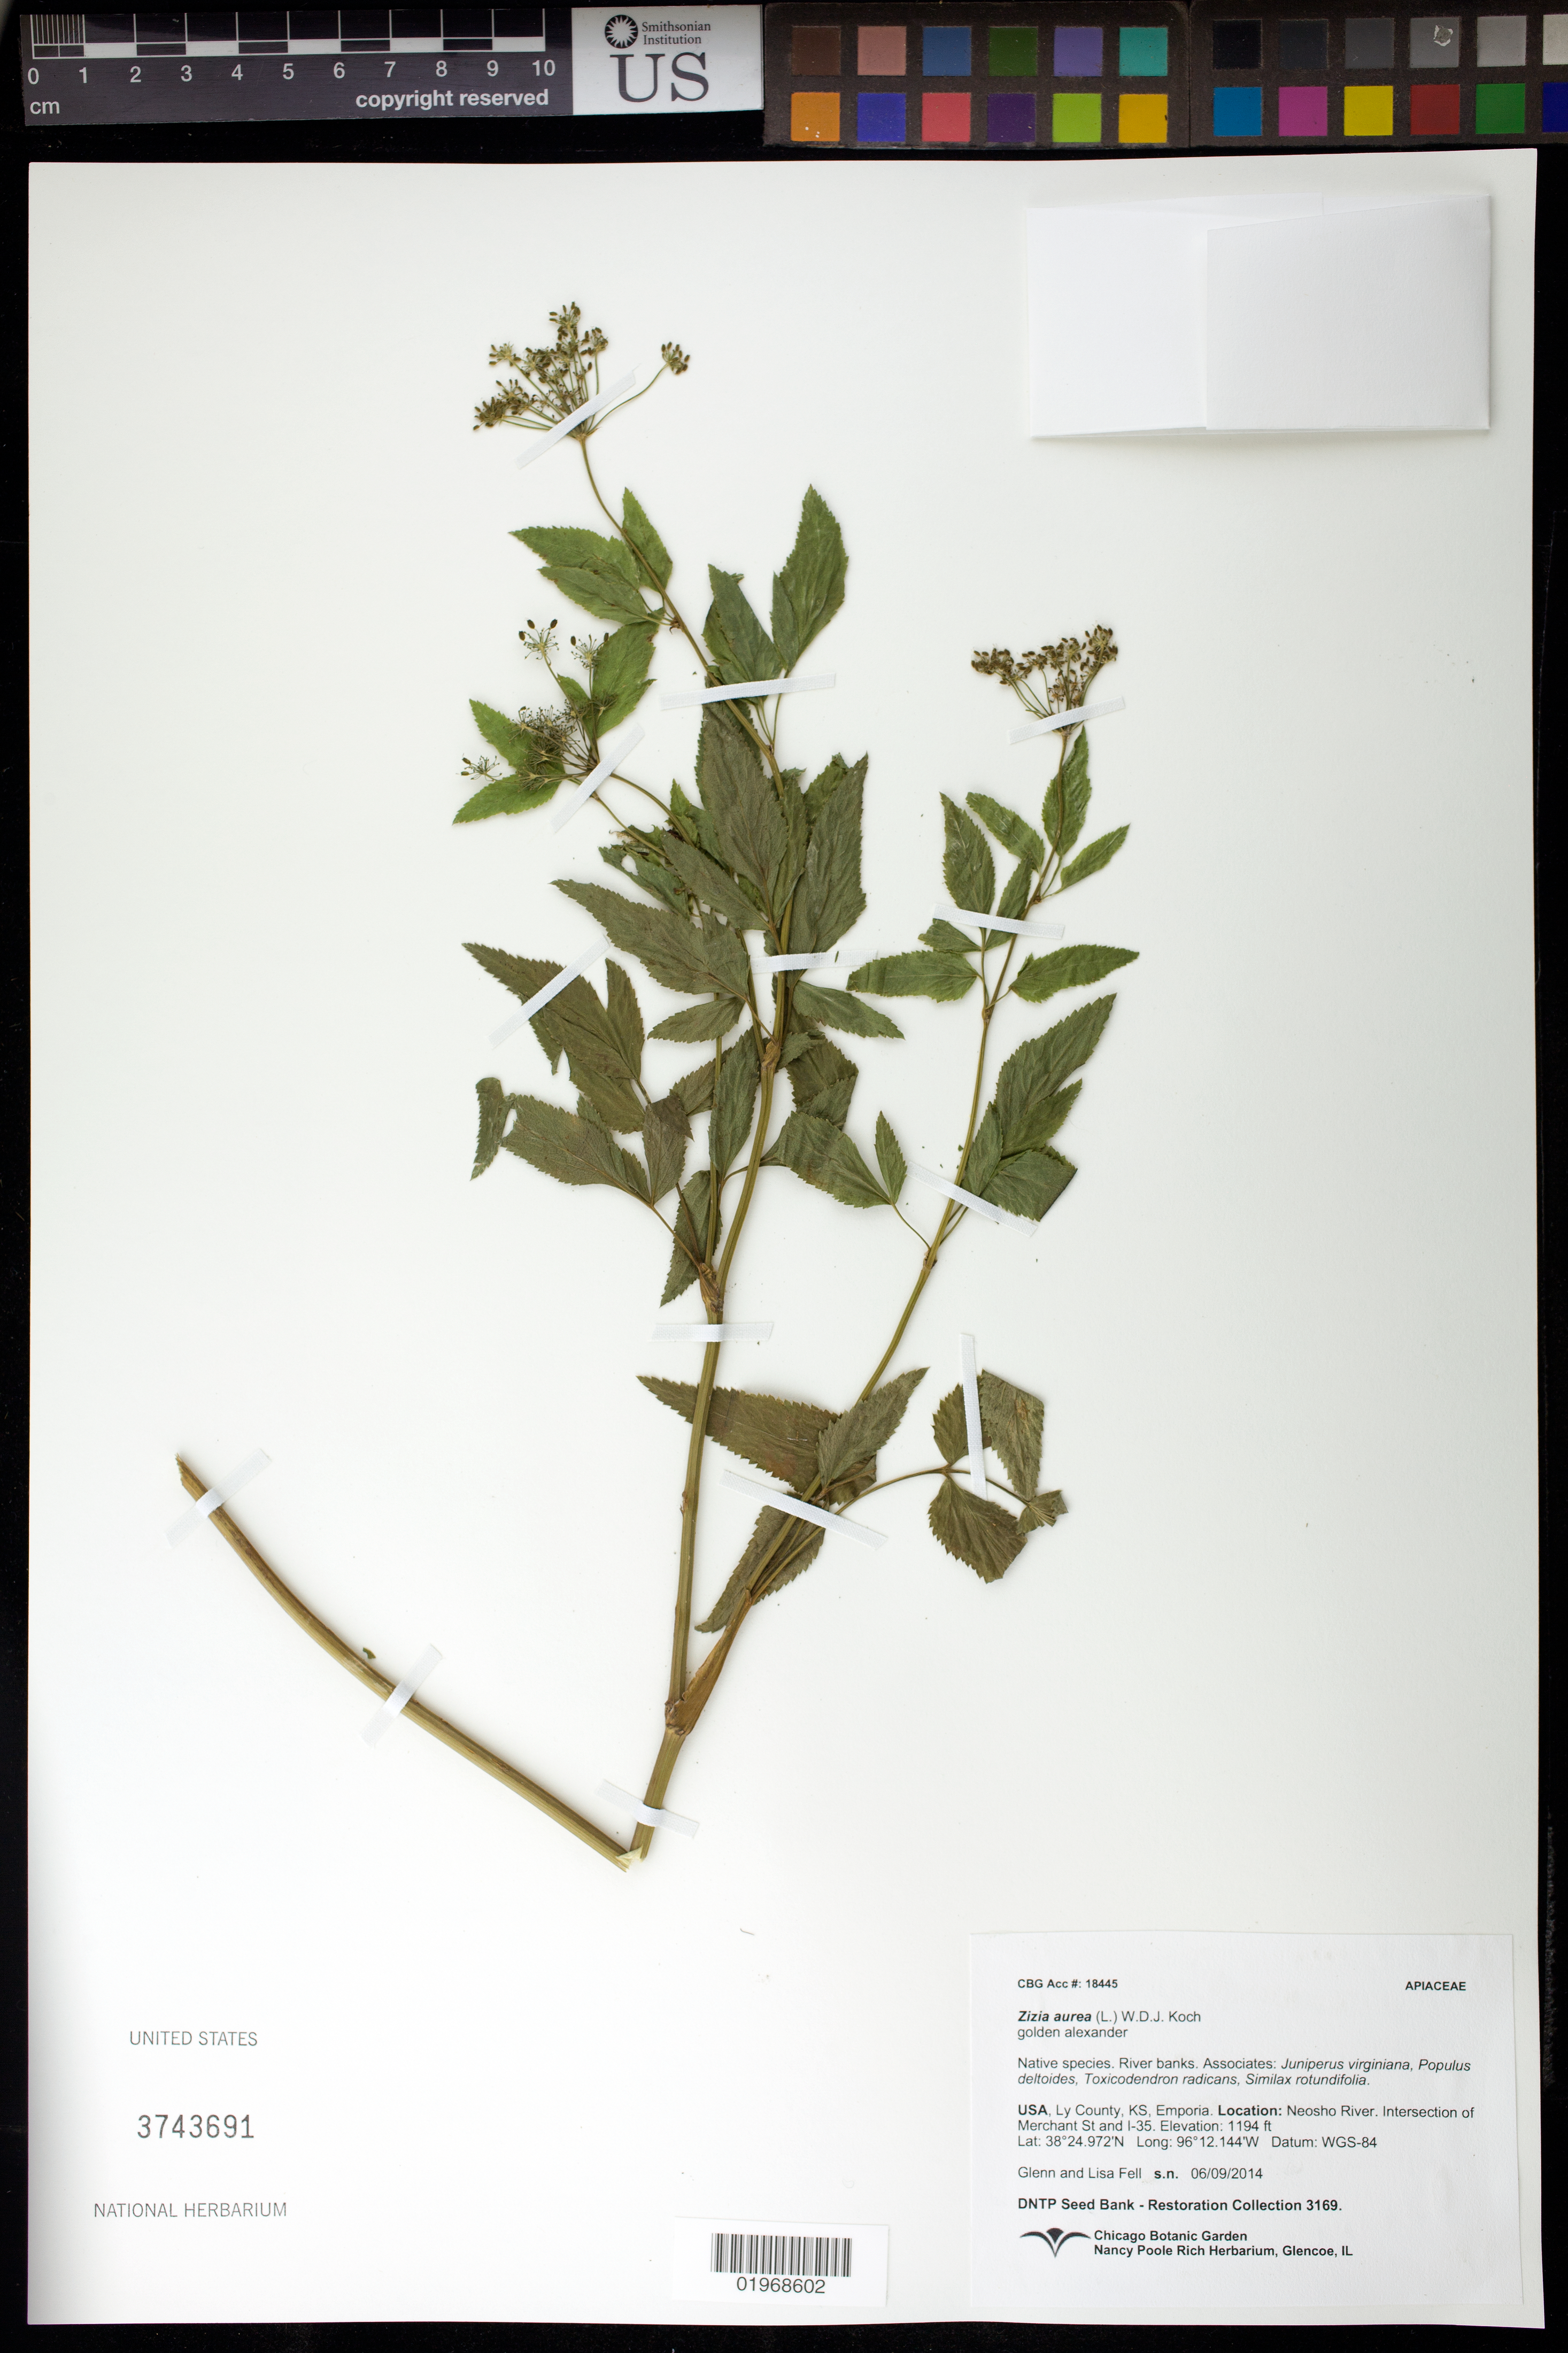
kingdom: Plantae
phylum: Tracheophyta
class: Magnoliopsida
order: Apiales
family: Apiaceae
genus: Zizia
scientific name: Zizia aurea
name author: (L.) Koch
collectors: G. Fell & L. Fell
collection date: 2014-06-09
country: United States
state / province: Kansas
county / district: Lyon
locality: Neosho River, intersection Merchant St. and I-35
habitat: River banks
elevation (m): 364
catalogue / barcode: US 3743691